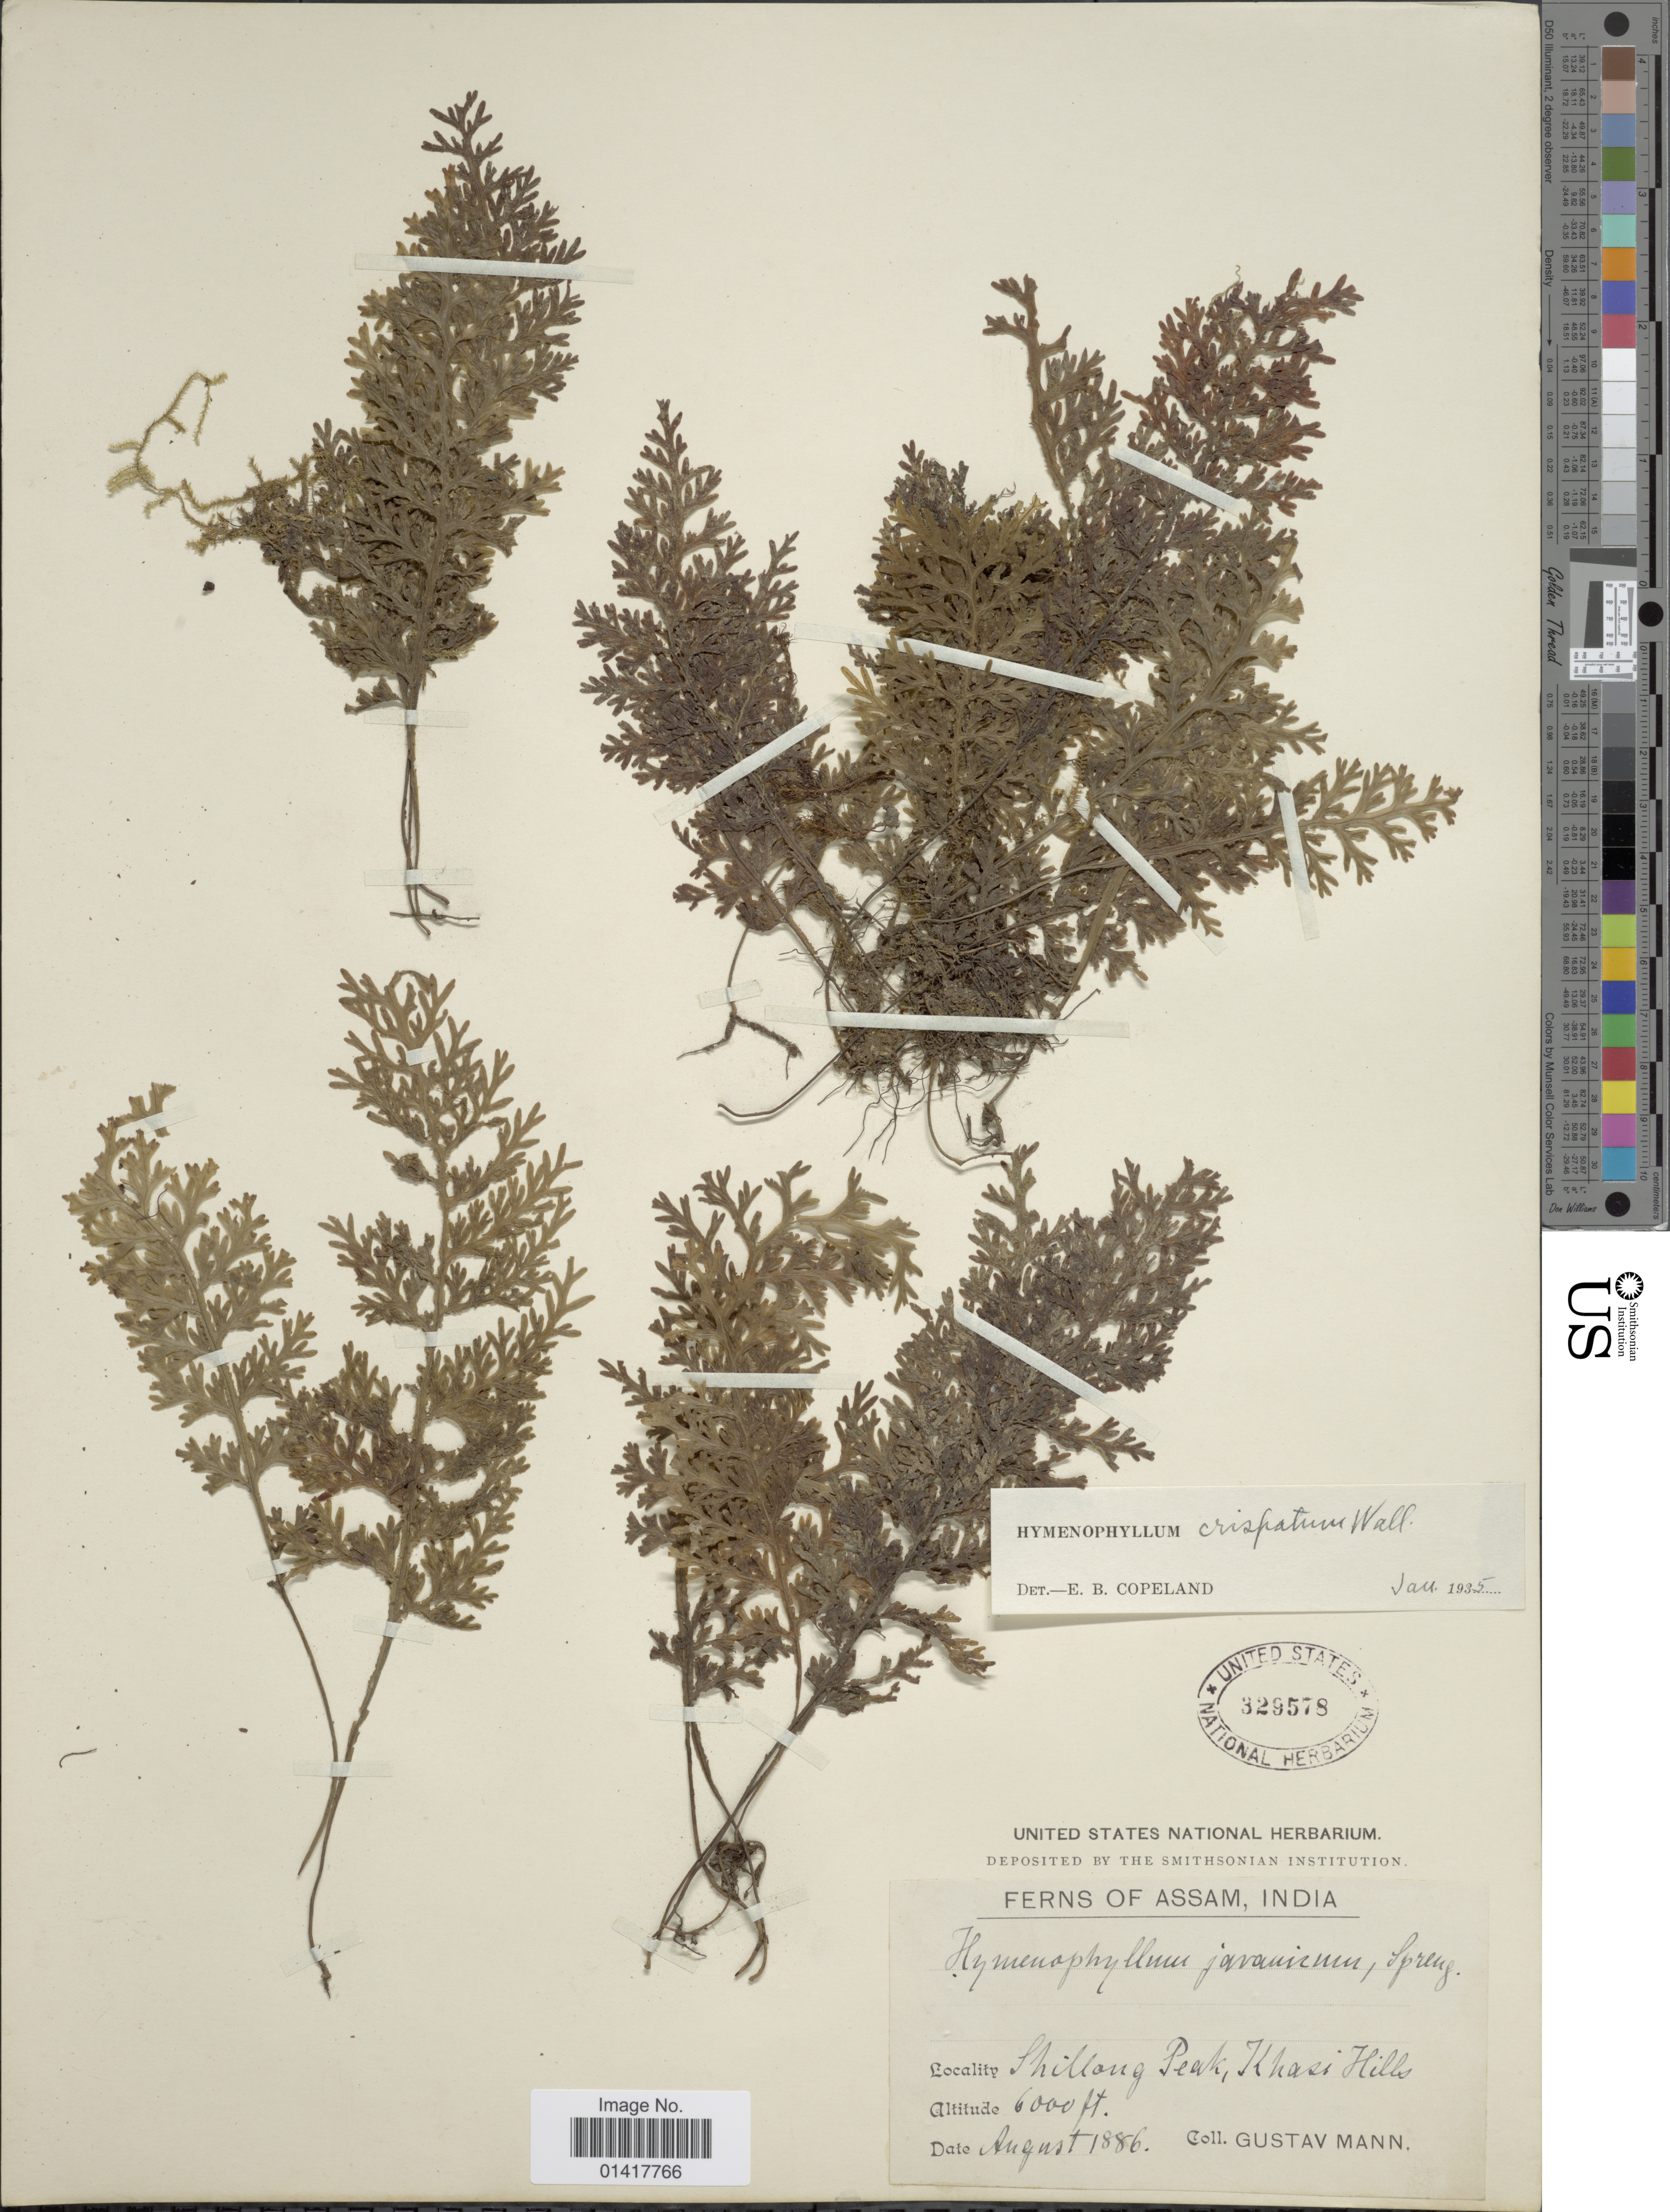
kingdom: Plantae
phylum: Tracheophyta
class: Polypodiopsida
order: Hymenophyllales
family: Hymenophyllaceae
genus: Hymenophyllum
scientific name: Hymenophyllum crispatum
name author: Wall. ex Hook. & Grev.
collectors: G. Mann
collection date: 1886-08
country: India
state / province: Meghalaya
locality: Shillong Peak, Khasi Hills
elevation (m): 1829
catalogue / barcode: US 329578